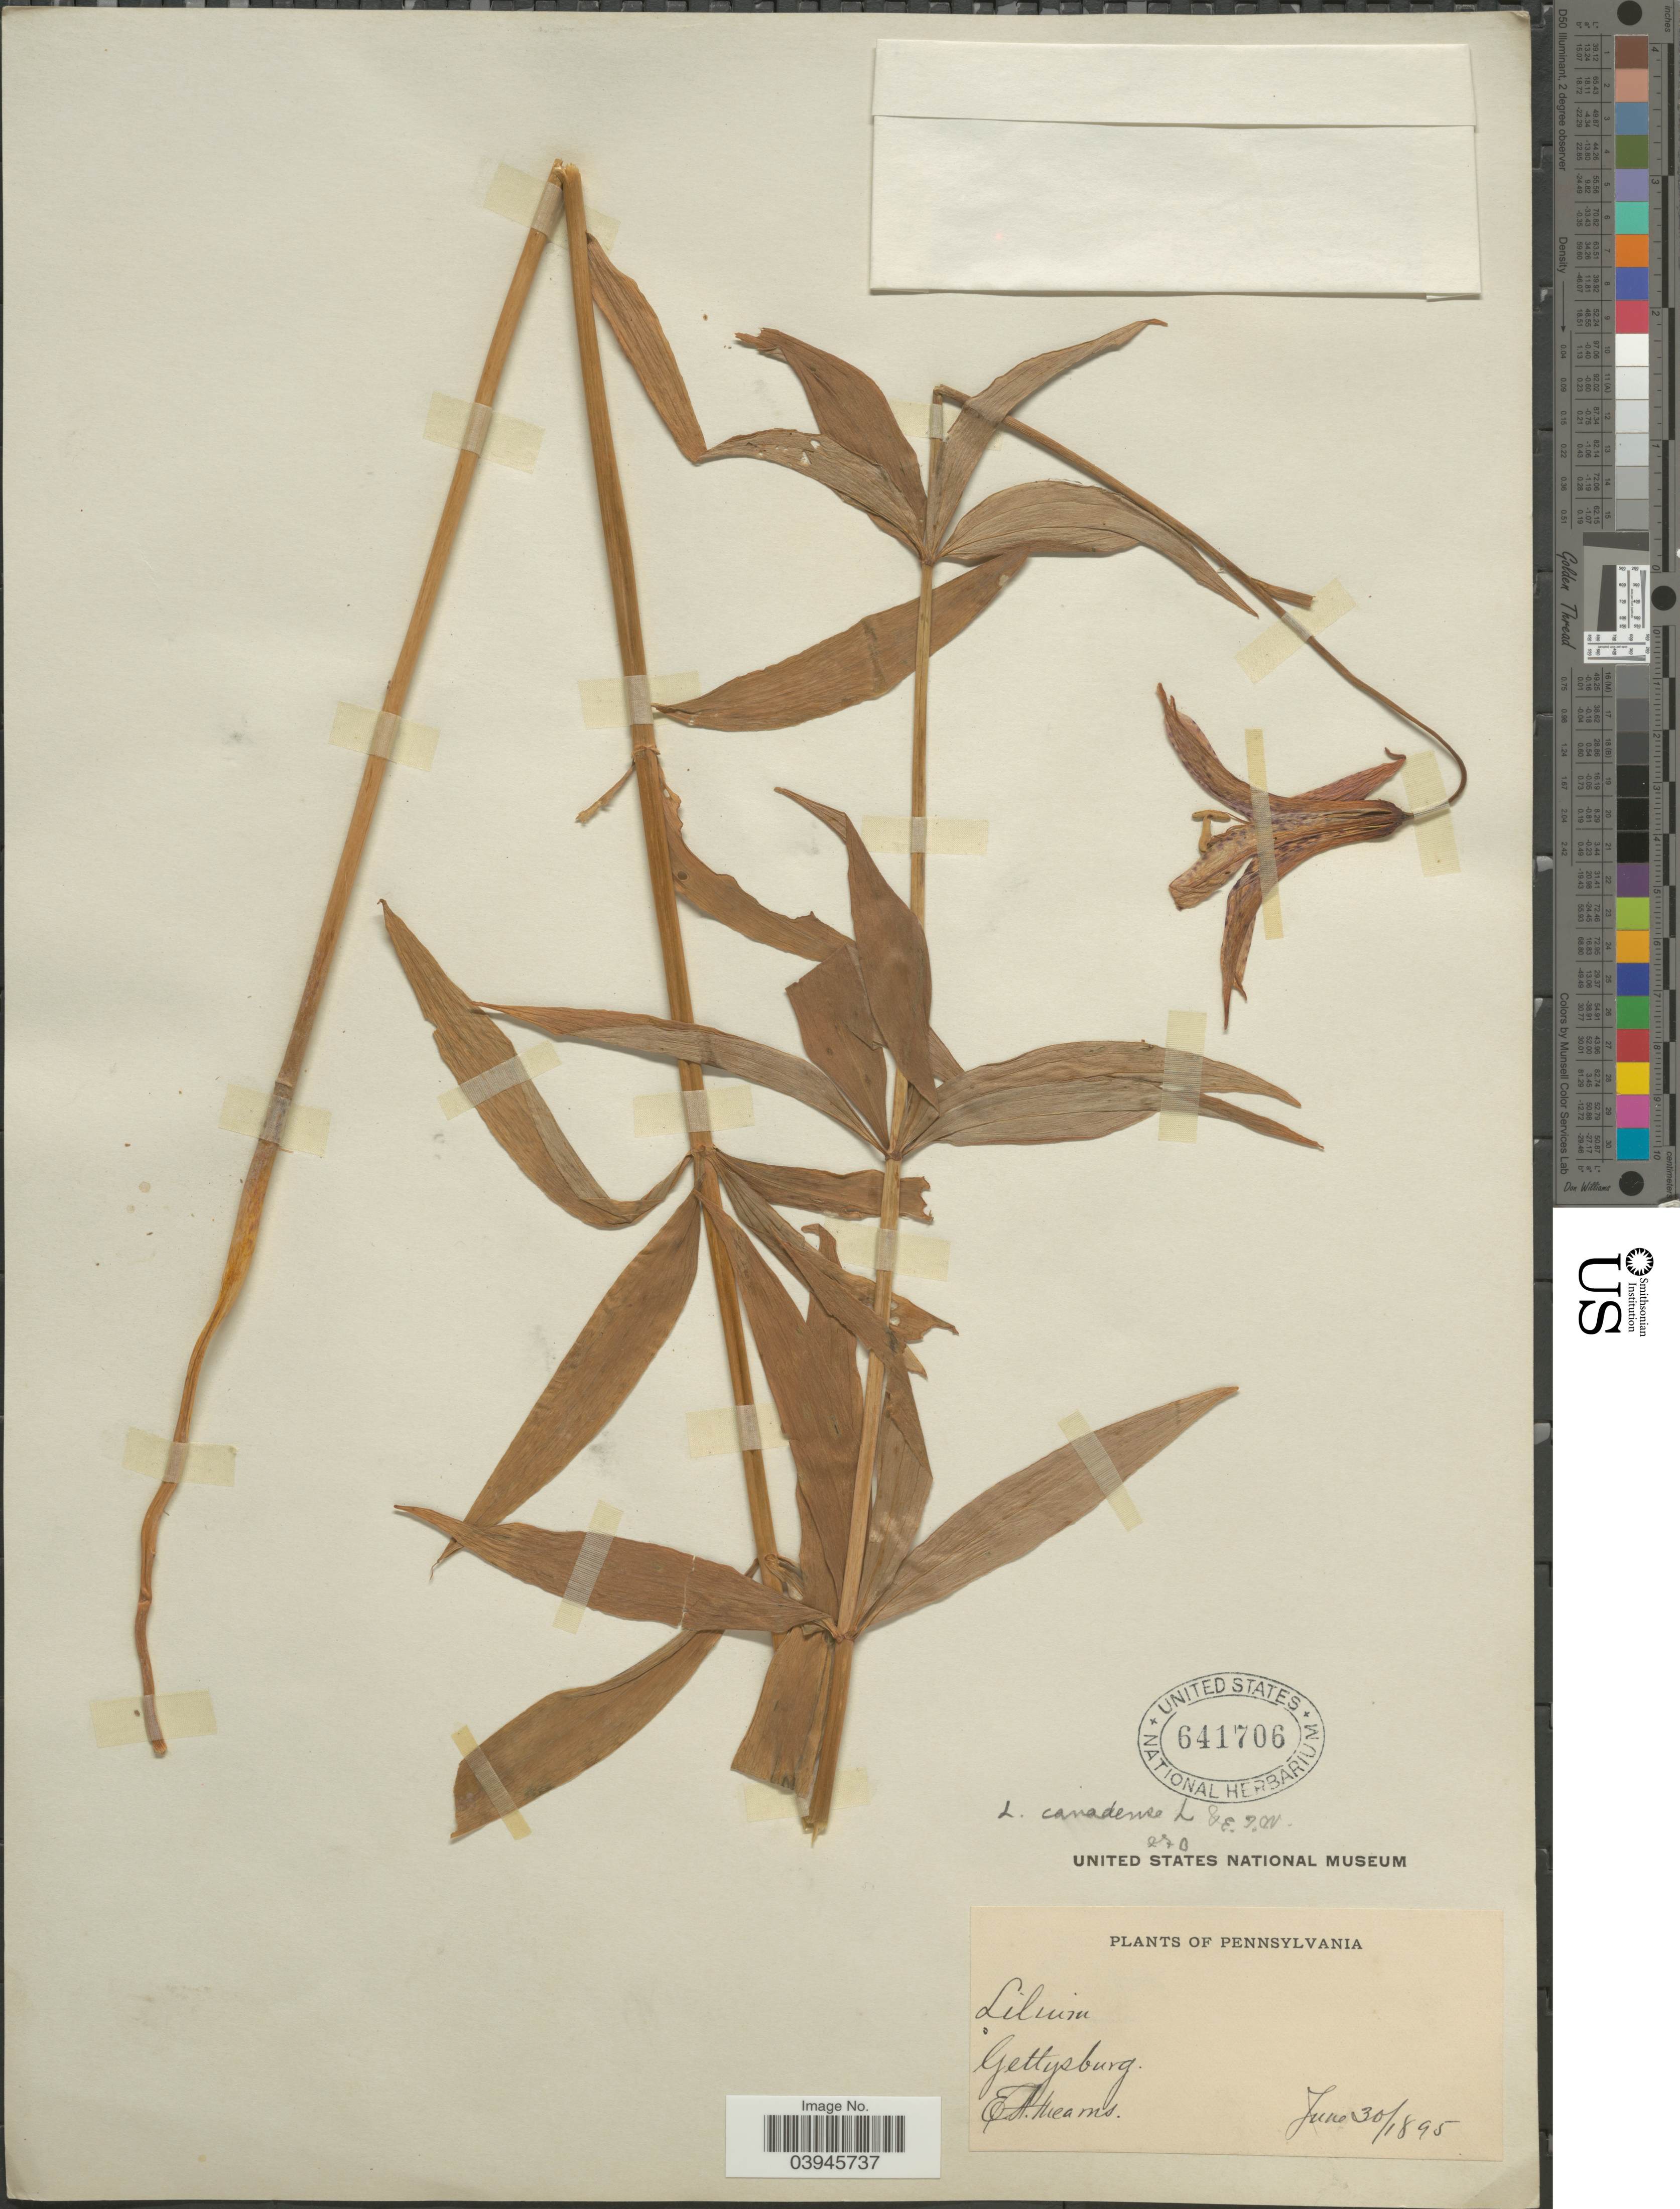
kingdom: Plantae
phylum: Tracheophyta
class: Liliopsida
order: Liliales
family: Liliaceae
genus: Lilium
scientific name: Lilium canadense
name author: L.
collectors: E. A. Mearns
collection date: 1895-06-30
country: United States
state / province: Pennsylvania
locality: Gettysburg.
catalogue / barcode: US 641706